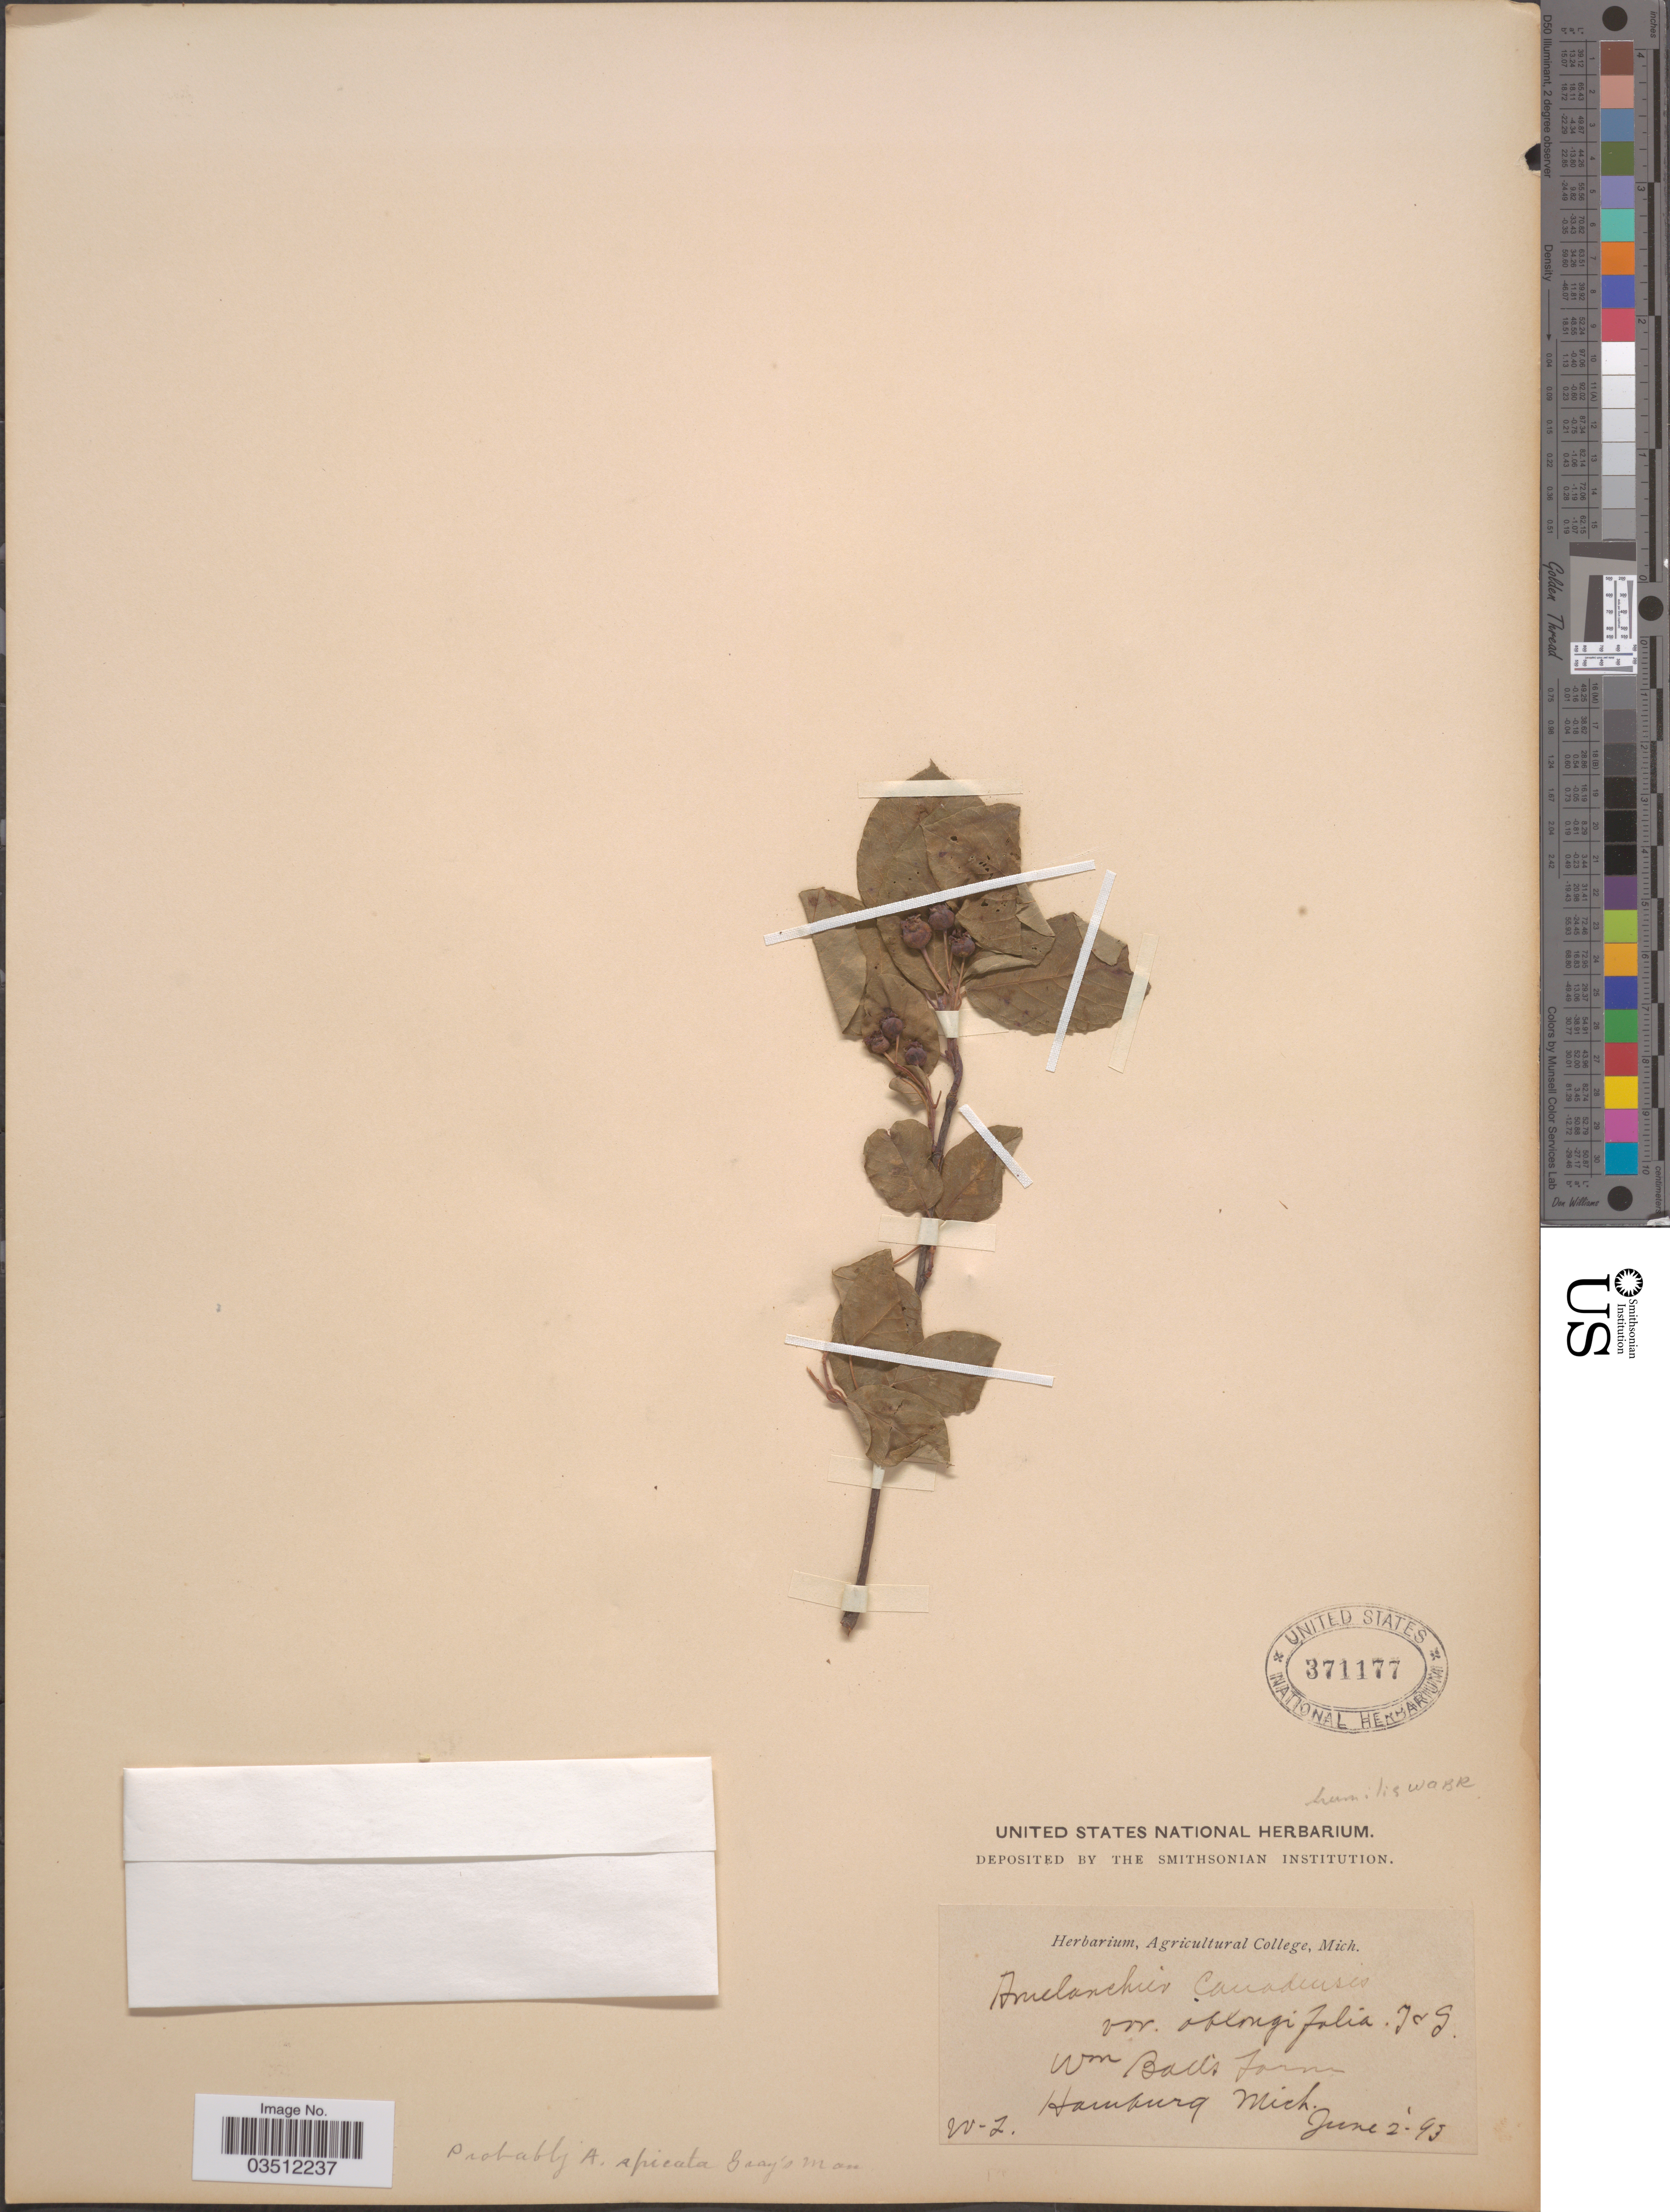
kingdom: Plantae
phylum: Tracheophyta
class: Magnoliopsida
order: Rosales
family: Rosaceae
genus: Amelanchier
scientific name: Amelanchier humilis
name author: Wiegand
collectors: Ex herb. Agricultural College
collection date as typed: Transcribed d/m/y: 2/6/93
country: United States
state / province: Michigan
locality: Wm. Balls farm, Hamburg.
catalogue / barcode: US 371177